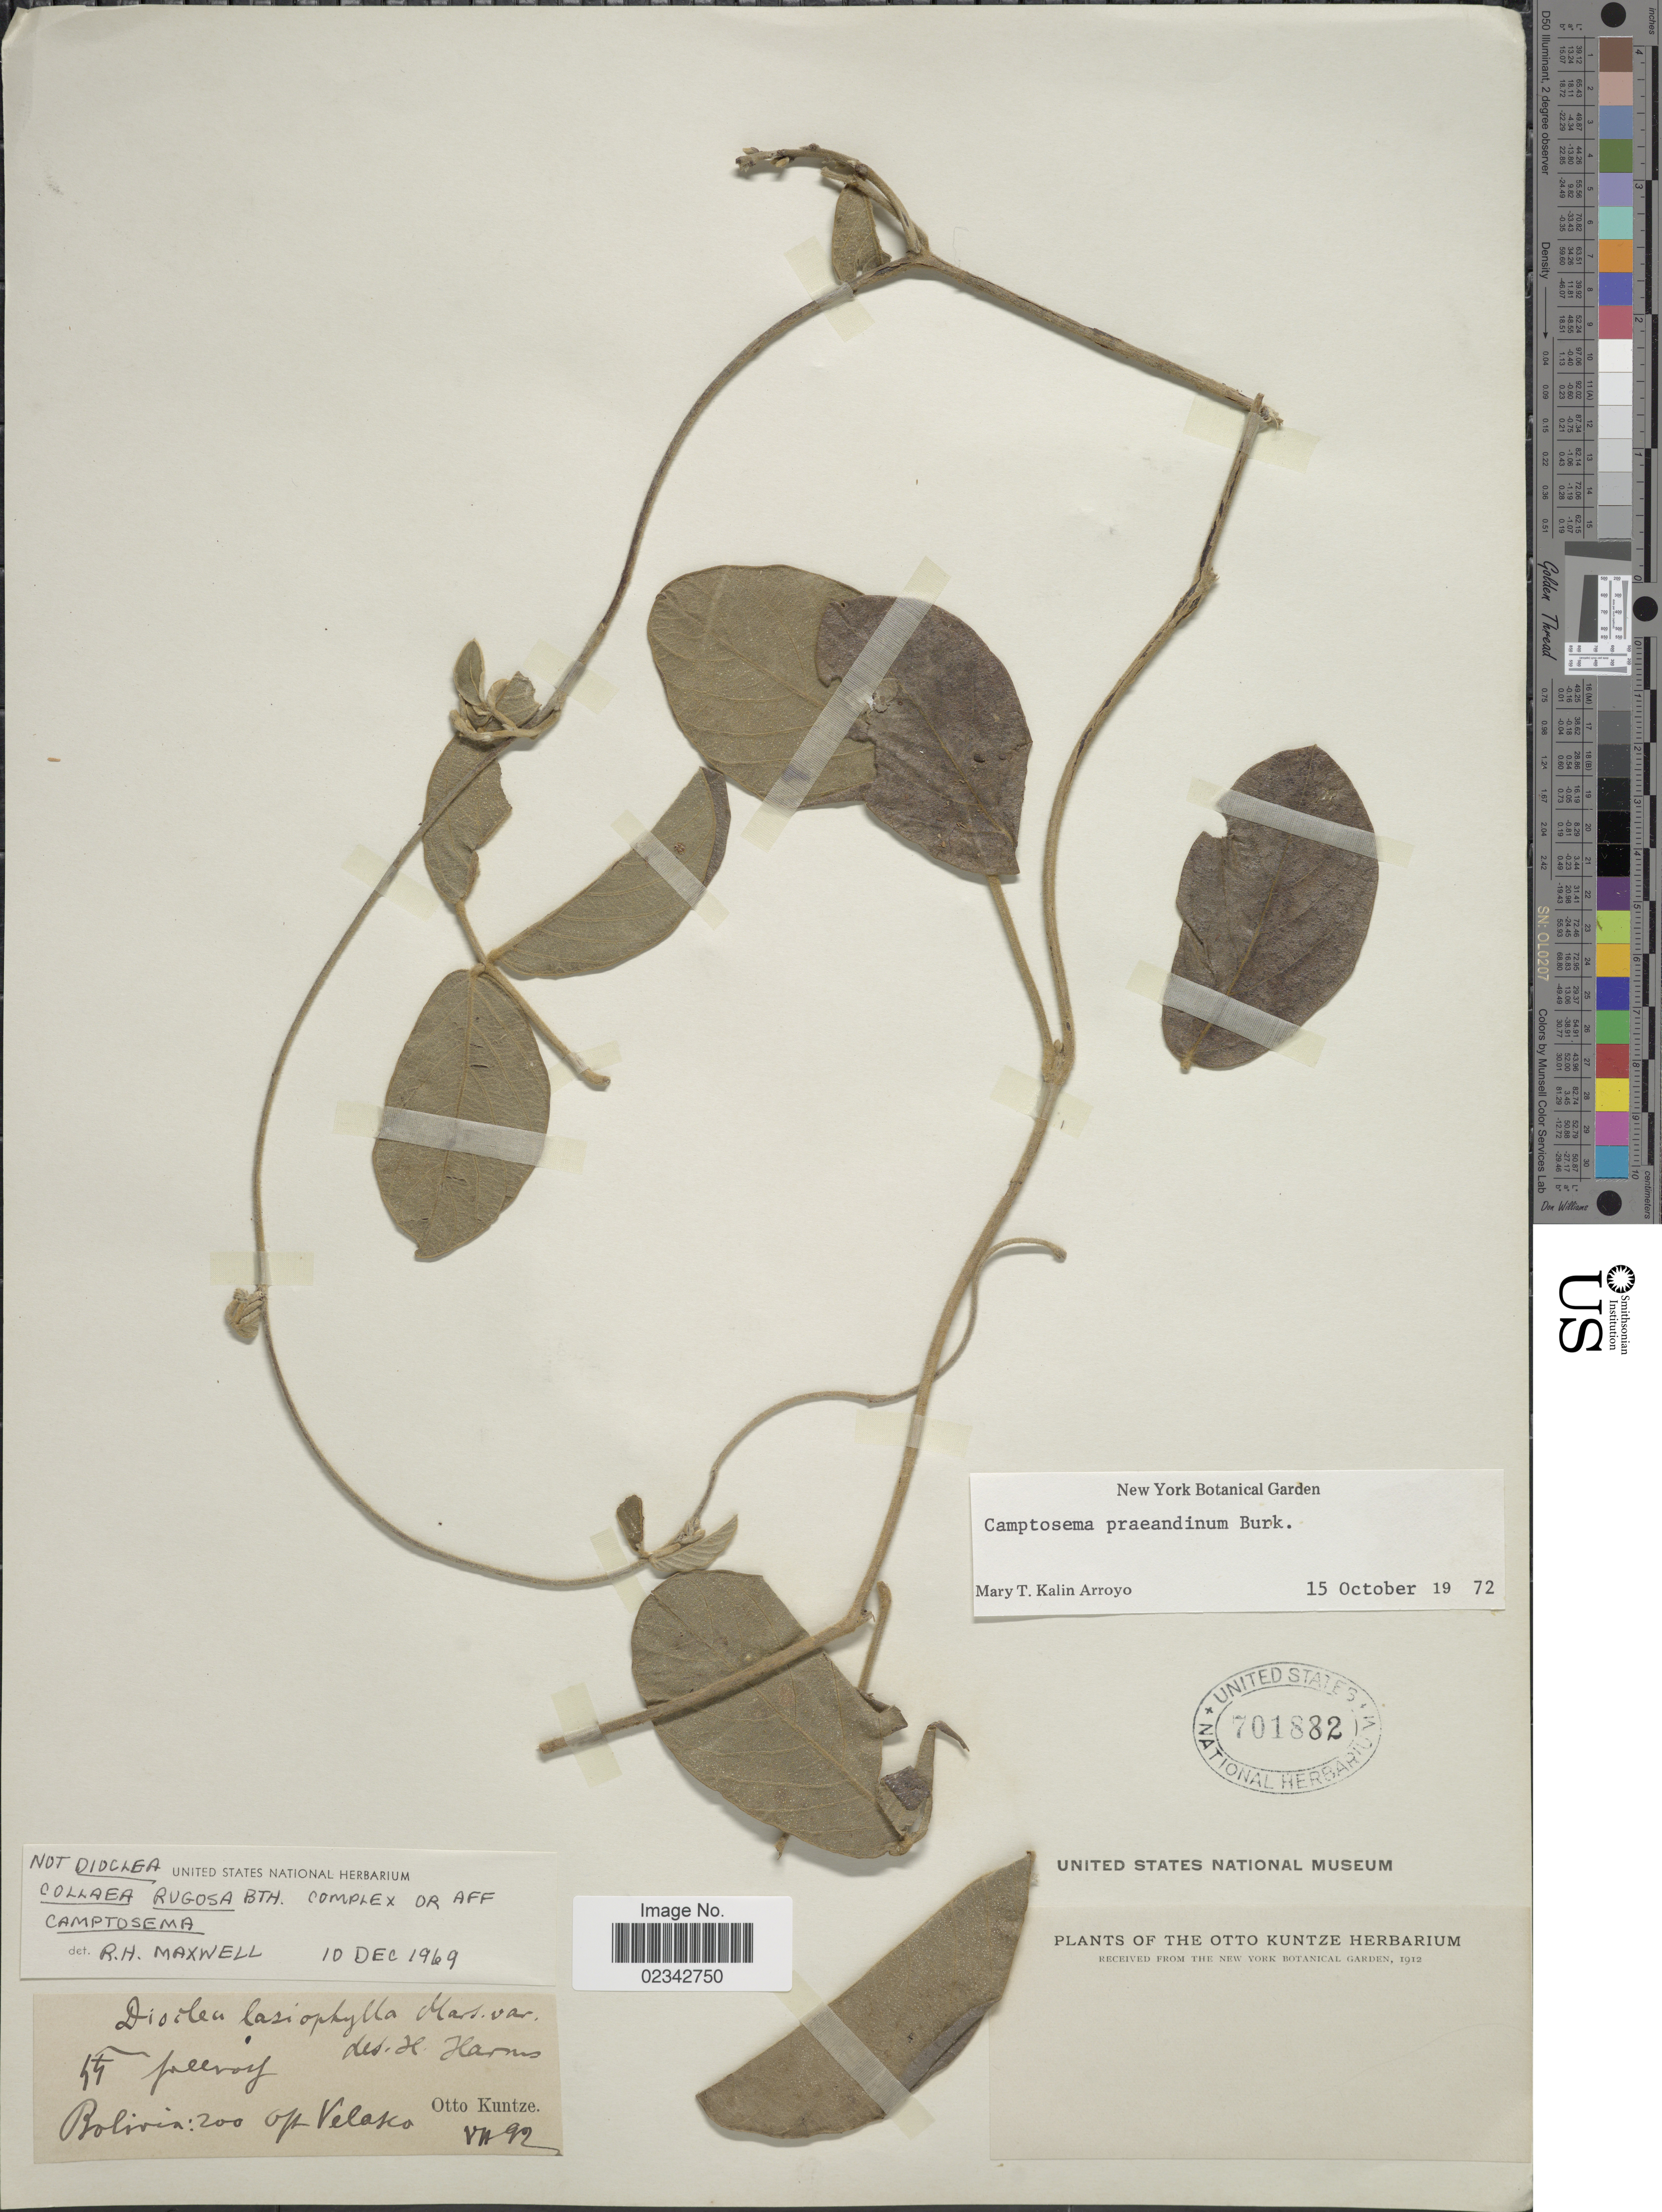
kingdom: Plantae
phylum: Tracheophyta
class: Magnoliopsida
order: Fabales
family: Fabaceae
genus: Cerradicola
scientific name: Cerradicola praeandina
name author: (Burkart) L.P. Queiroz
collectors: C.E.O. Kuntze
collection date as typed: Transcribed d/m/y: /7/92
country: Bolivia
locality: Velasco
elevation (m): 61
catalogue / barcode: US 701882